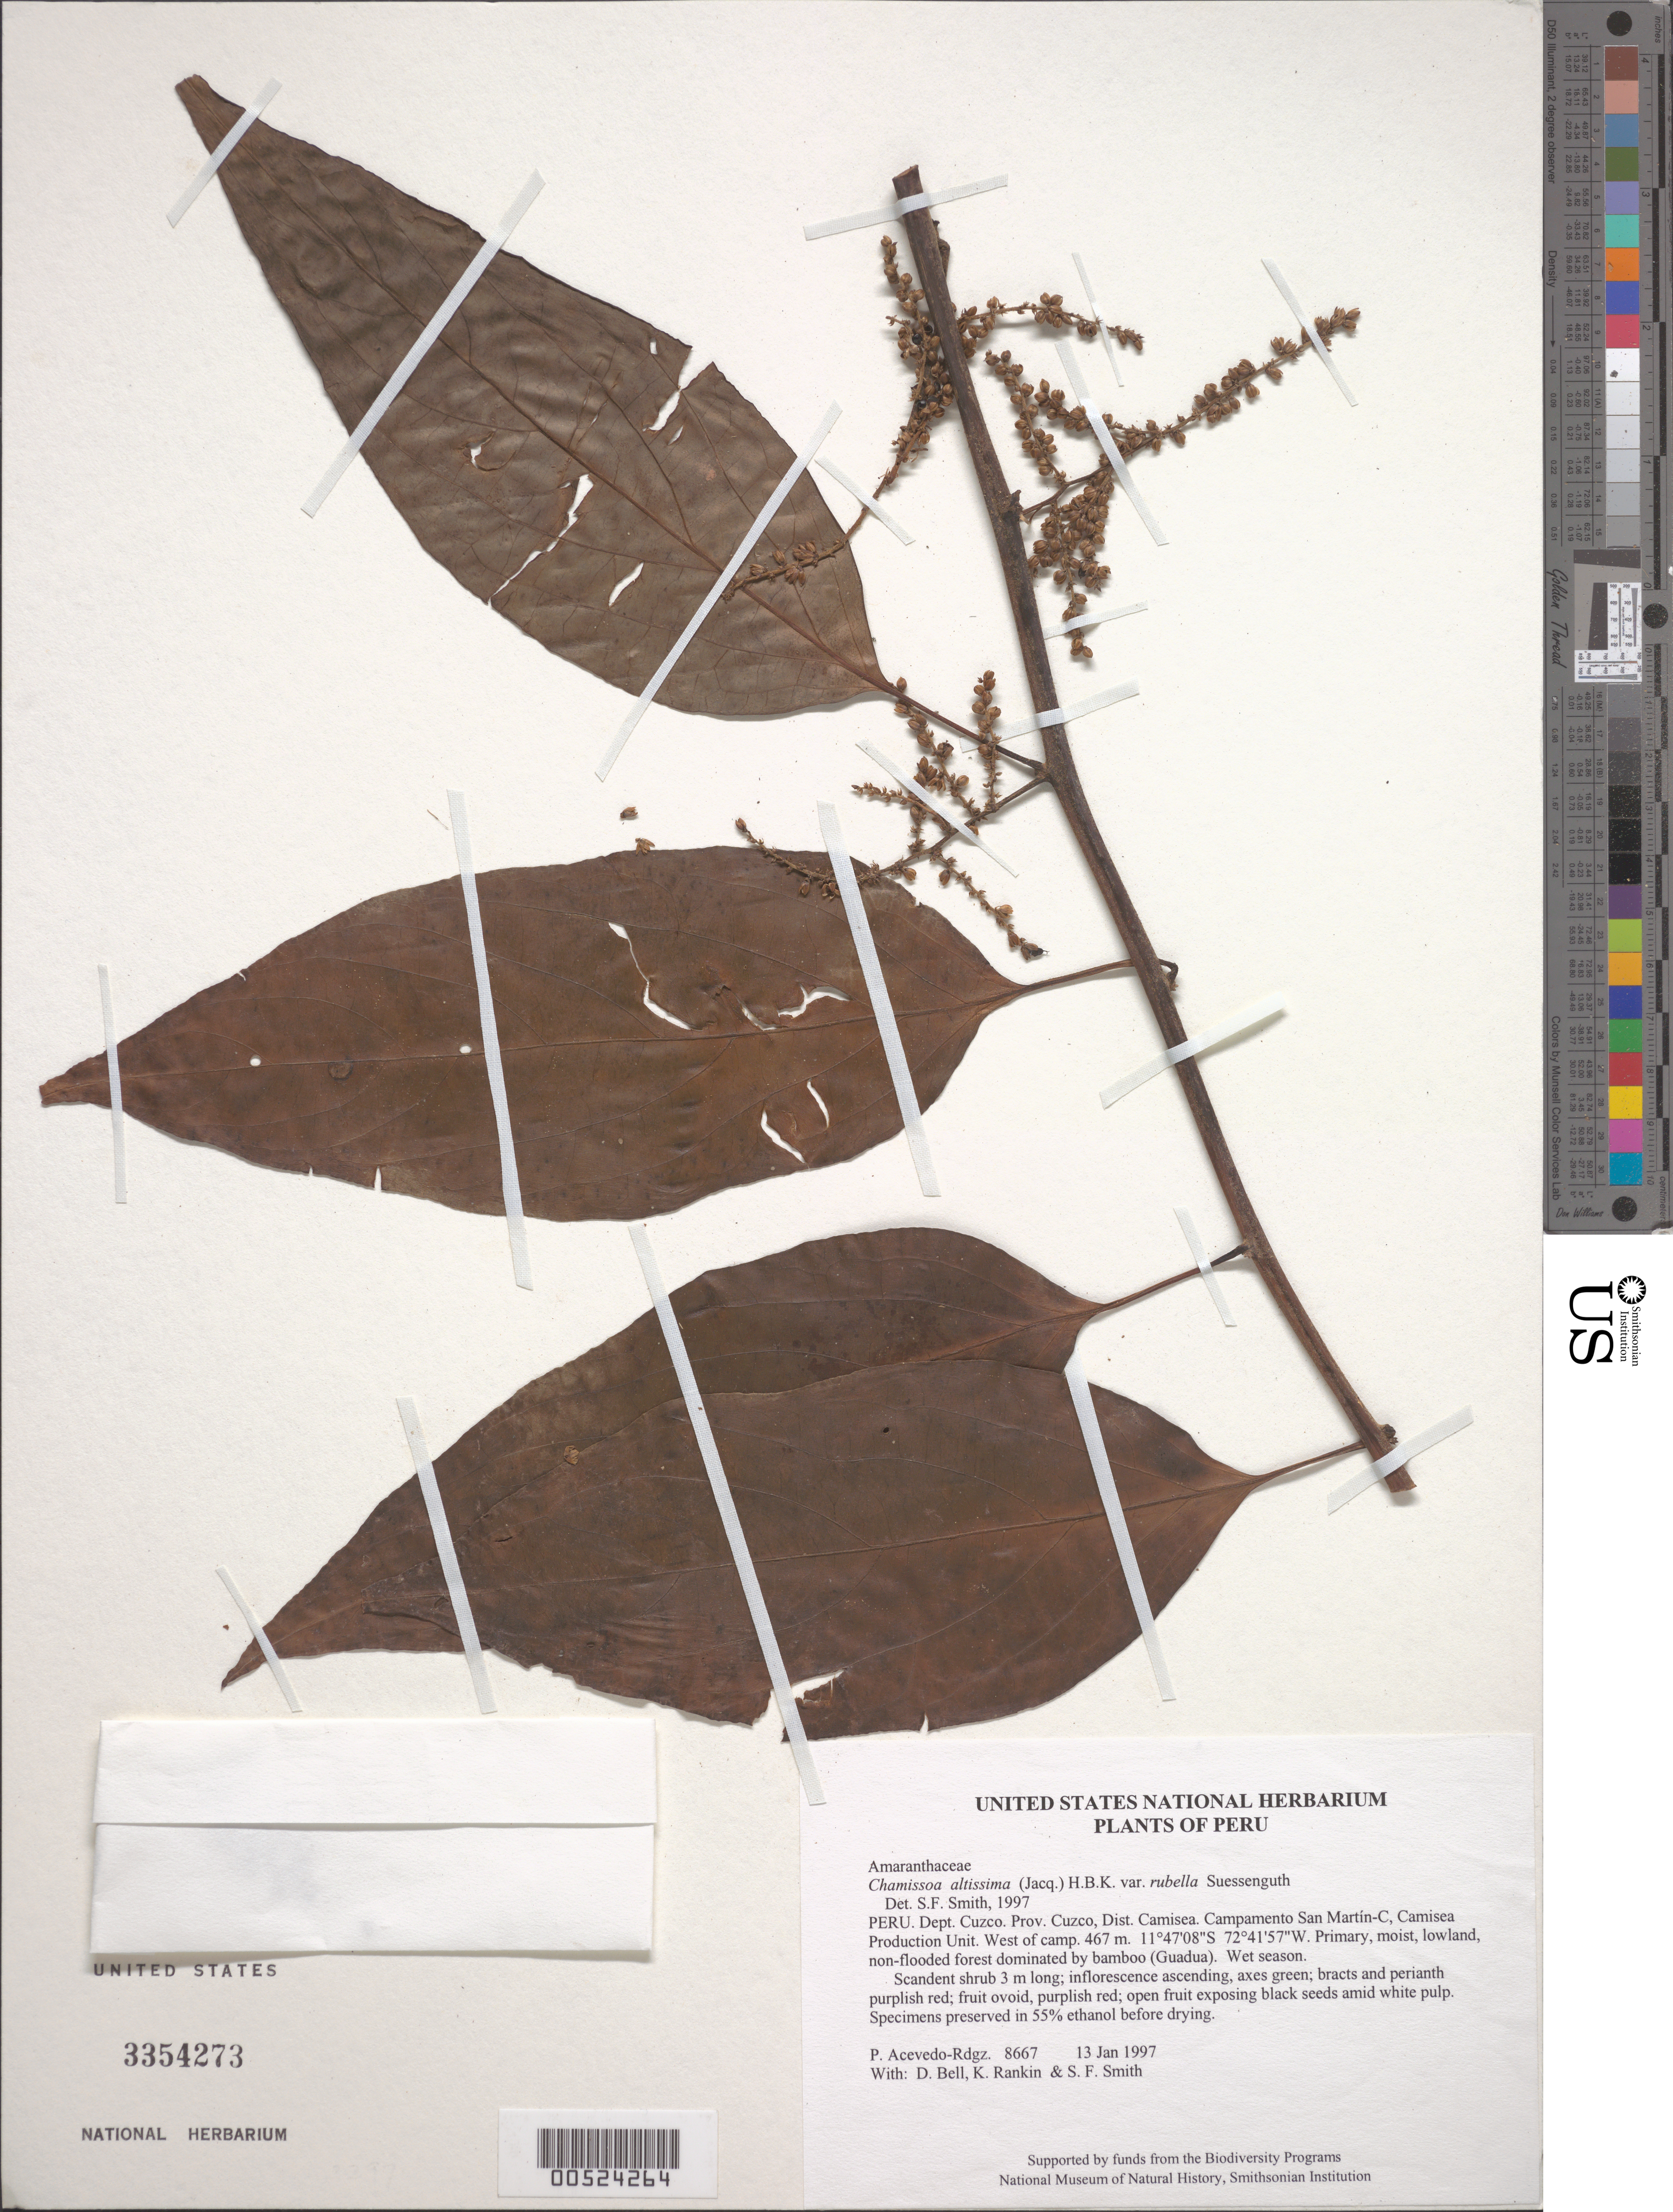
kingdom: Plantae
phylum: Tracheophyta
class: Magnoliopsida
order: Caryophyllales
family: Amaranthaceae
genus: Chamissoa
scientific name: Chamissoa altissima var. rubella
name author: Suess.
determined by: Smith, Stephen F., (US), NMNH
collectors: P. Acevedo-Rodr., D. A. Bell, K. B. Rankin & S.F. Smith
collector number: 8667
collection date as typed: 13 Jan 1997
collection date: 1997-01-13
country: Peru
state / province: Cusco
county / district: Cusco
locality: Districto Camisea, Campamento San Martín-C, Camisea Production Unit. West of camp.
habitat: Primary, moist, lowland, non-flooded forest dominated by bamboo (Guadua). Wet season.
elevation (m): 467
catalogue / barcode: US 3354273